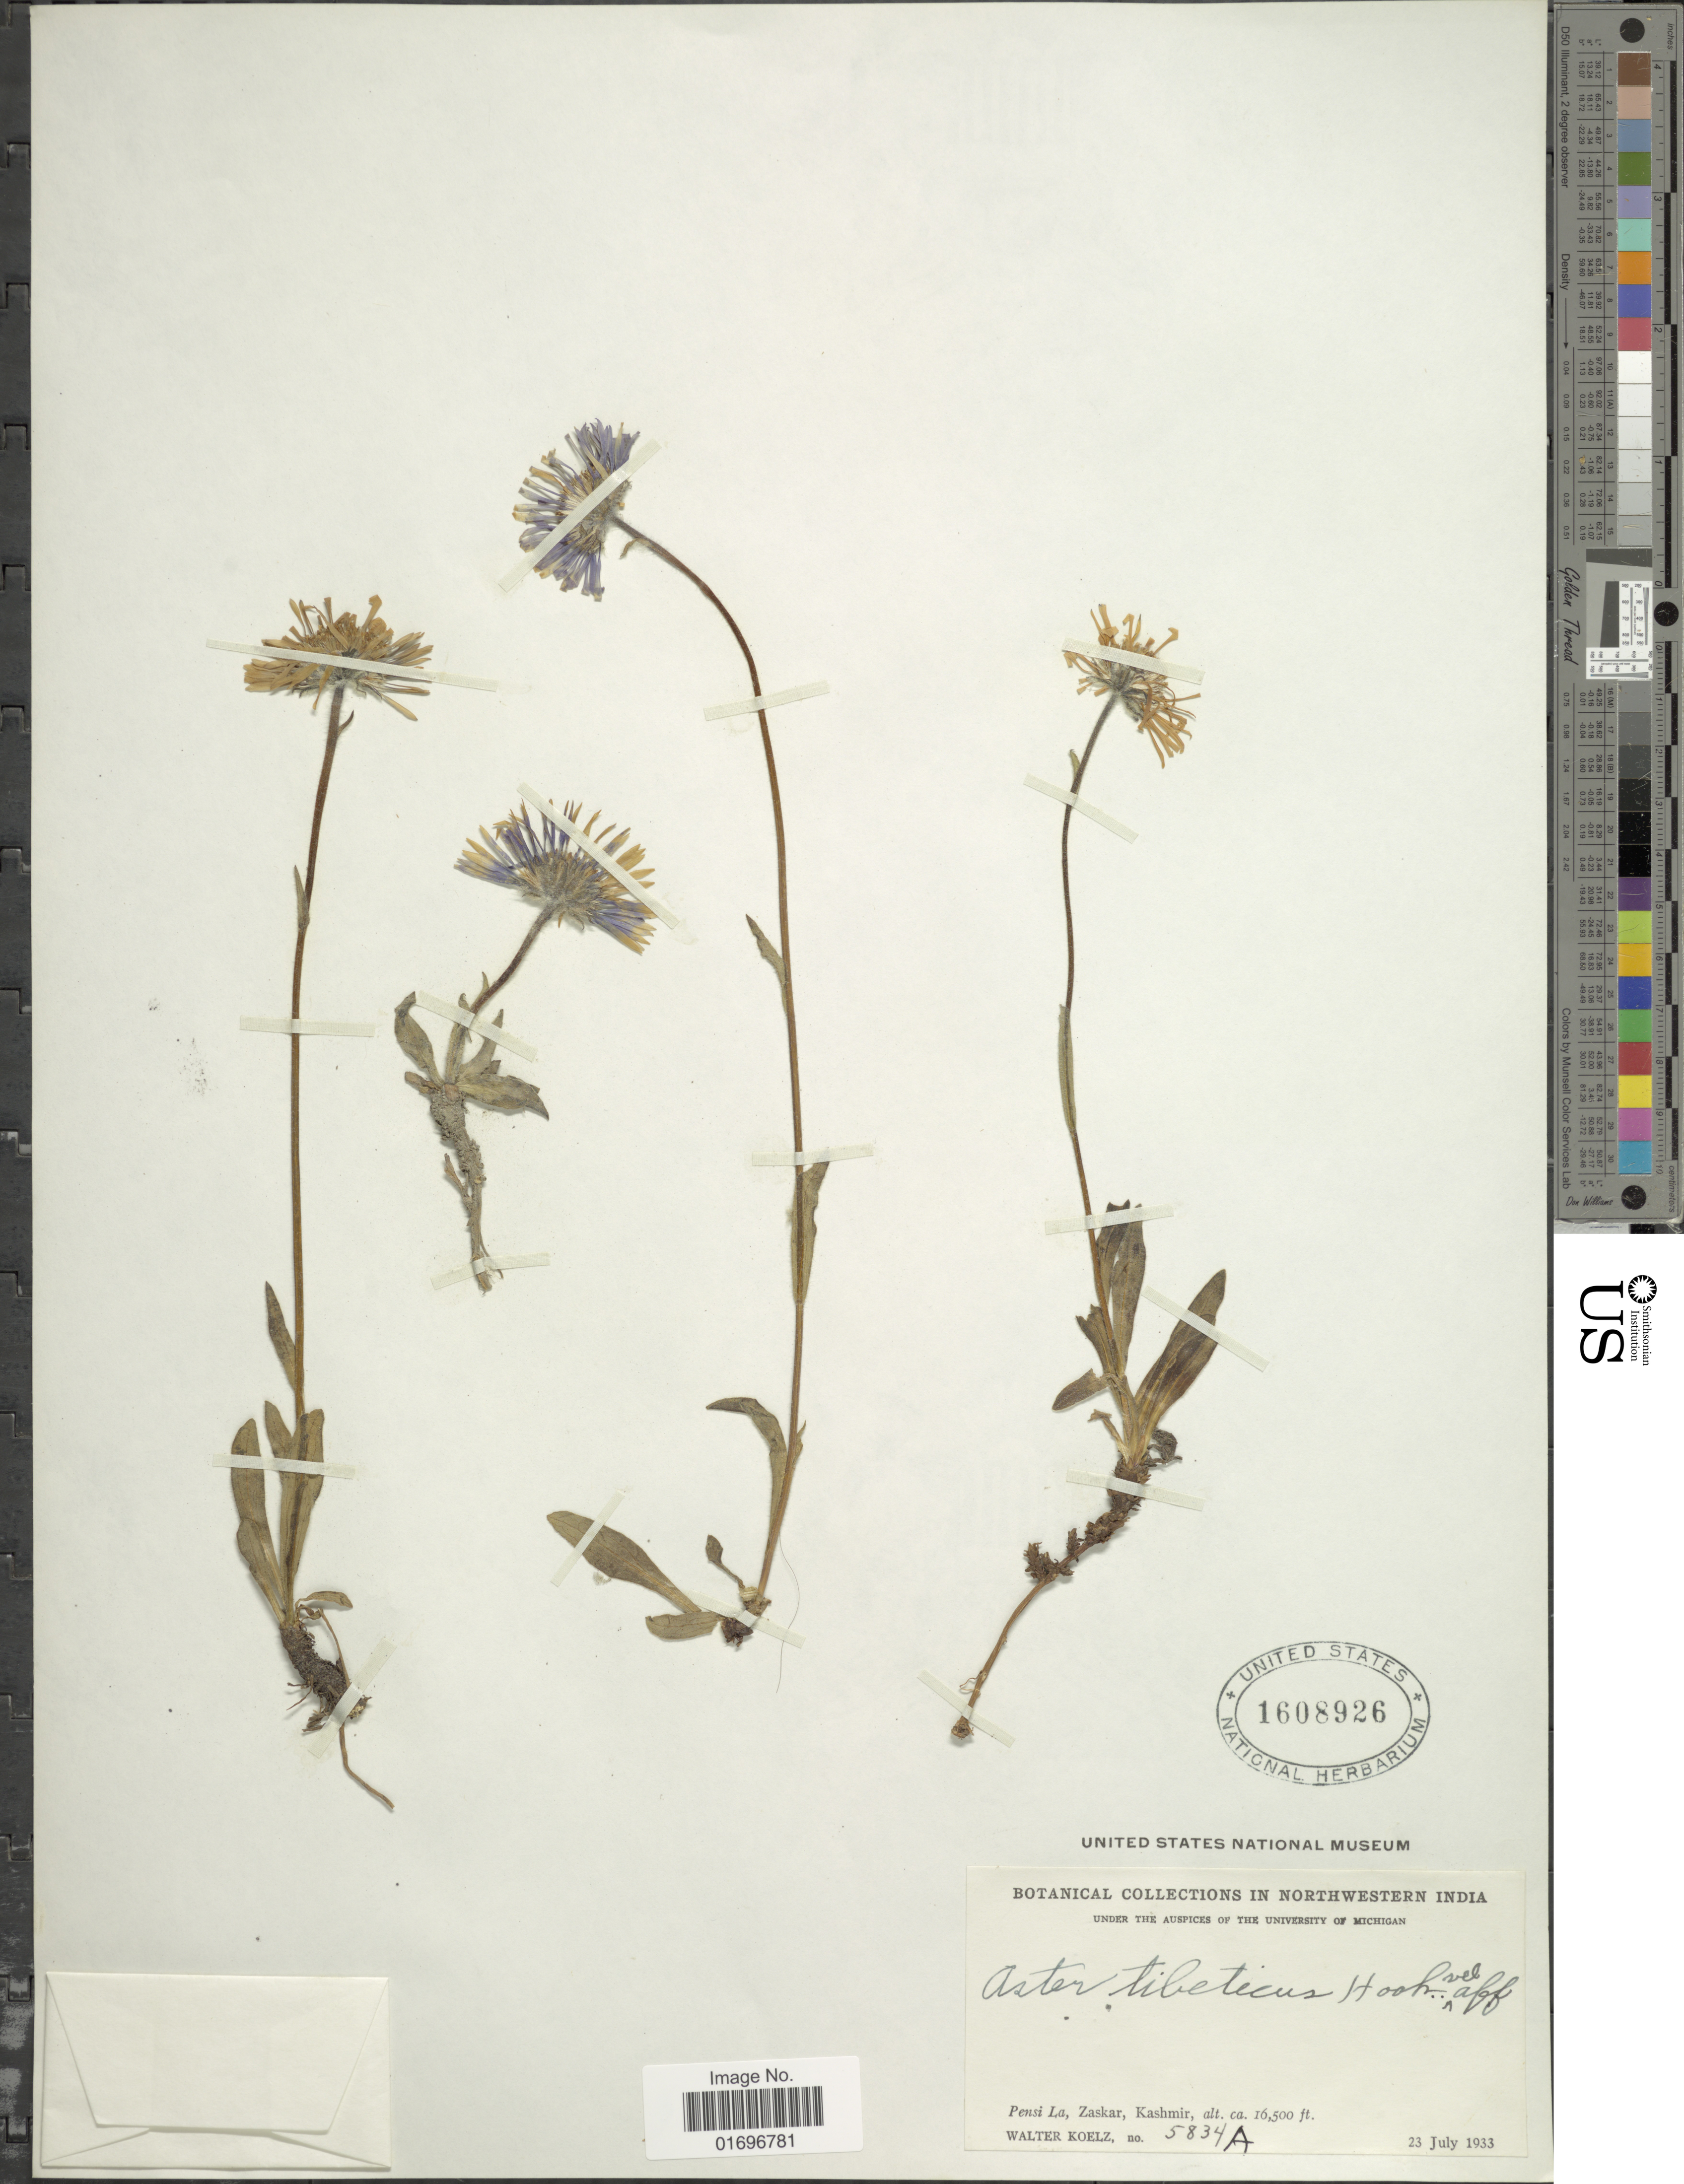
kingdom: Plantae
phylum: Tracheophyta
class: Magnoliopsida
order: Asterales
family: Asteraceae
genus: Aster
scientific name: Aster tibeticus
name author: Hook. f.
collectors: W. N. Koelz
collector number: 5834A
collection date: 1933-07-23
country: India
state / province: Jammu and Kashmir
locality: Northwestern India. Pensi La, Zaskar, Kashmir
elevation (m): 5029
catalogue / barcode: US 1608926